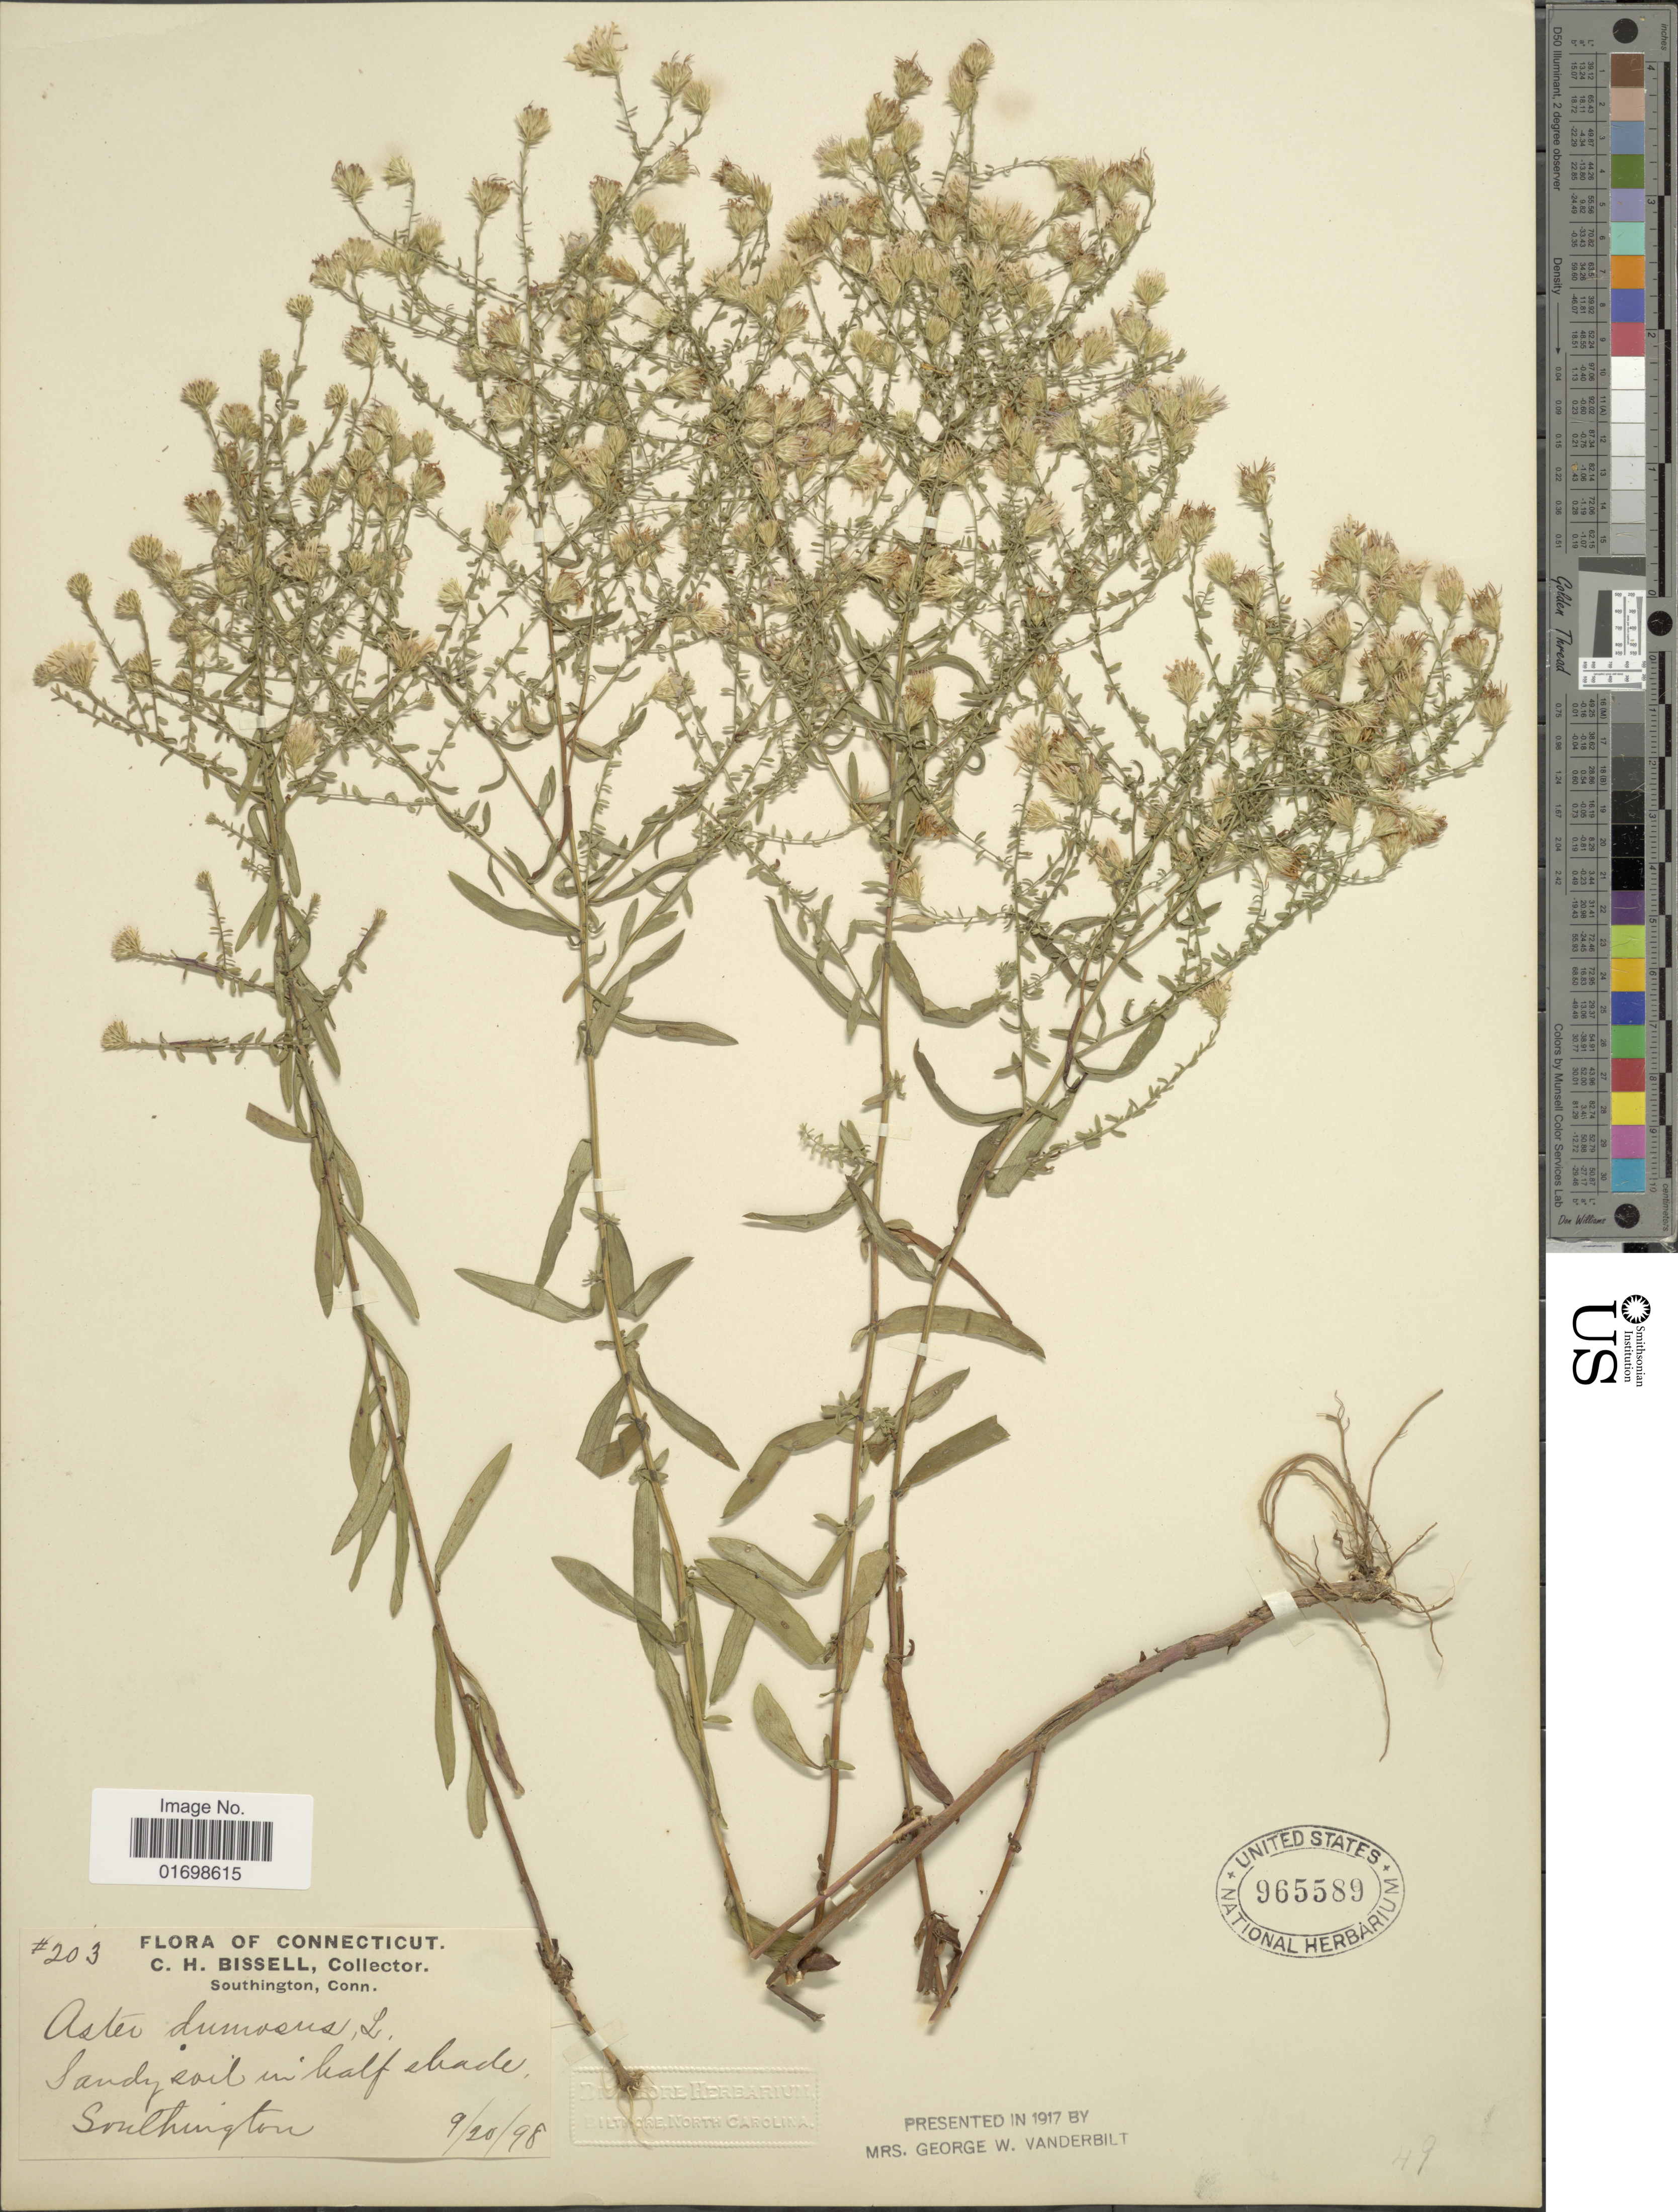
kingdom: Plantae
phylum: Tracheophyta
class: Magnoliopsida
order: Asterales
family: Asteraceae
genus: Symphyotrichum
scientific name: Symphyotrichum dumosum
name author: (L.) G.L. Nesom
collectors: C. Bissell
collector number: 203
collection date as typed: Transcribed d/m/y: 20/9/98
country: United States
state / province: Connecticut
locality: Connecticut, Southington, Conn. Sandy soil in half shade Southington.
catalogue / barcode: US 965589